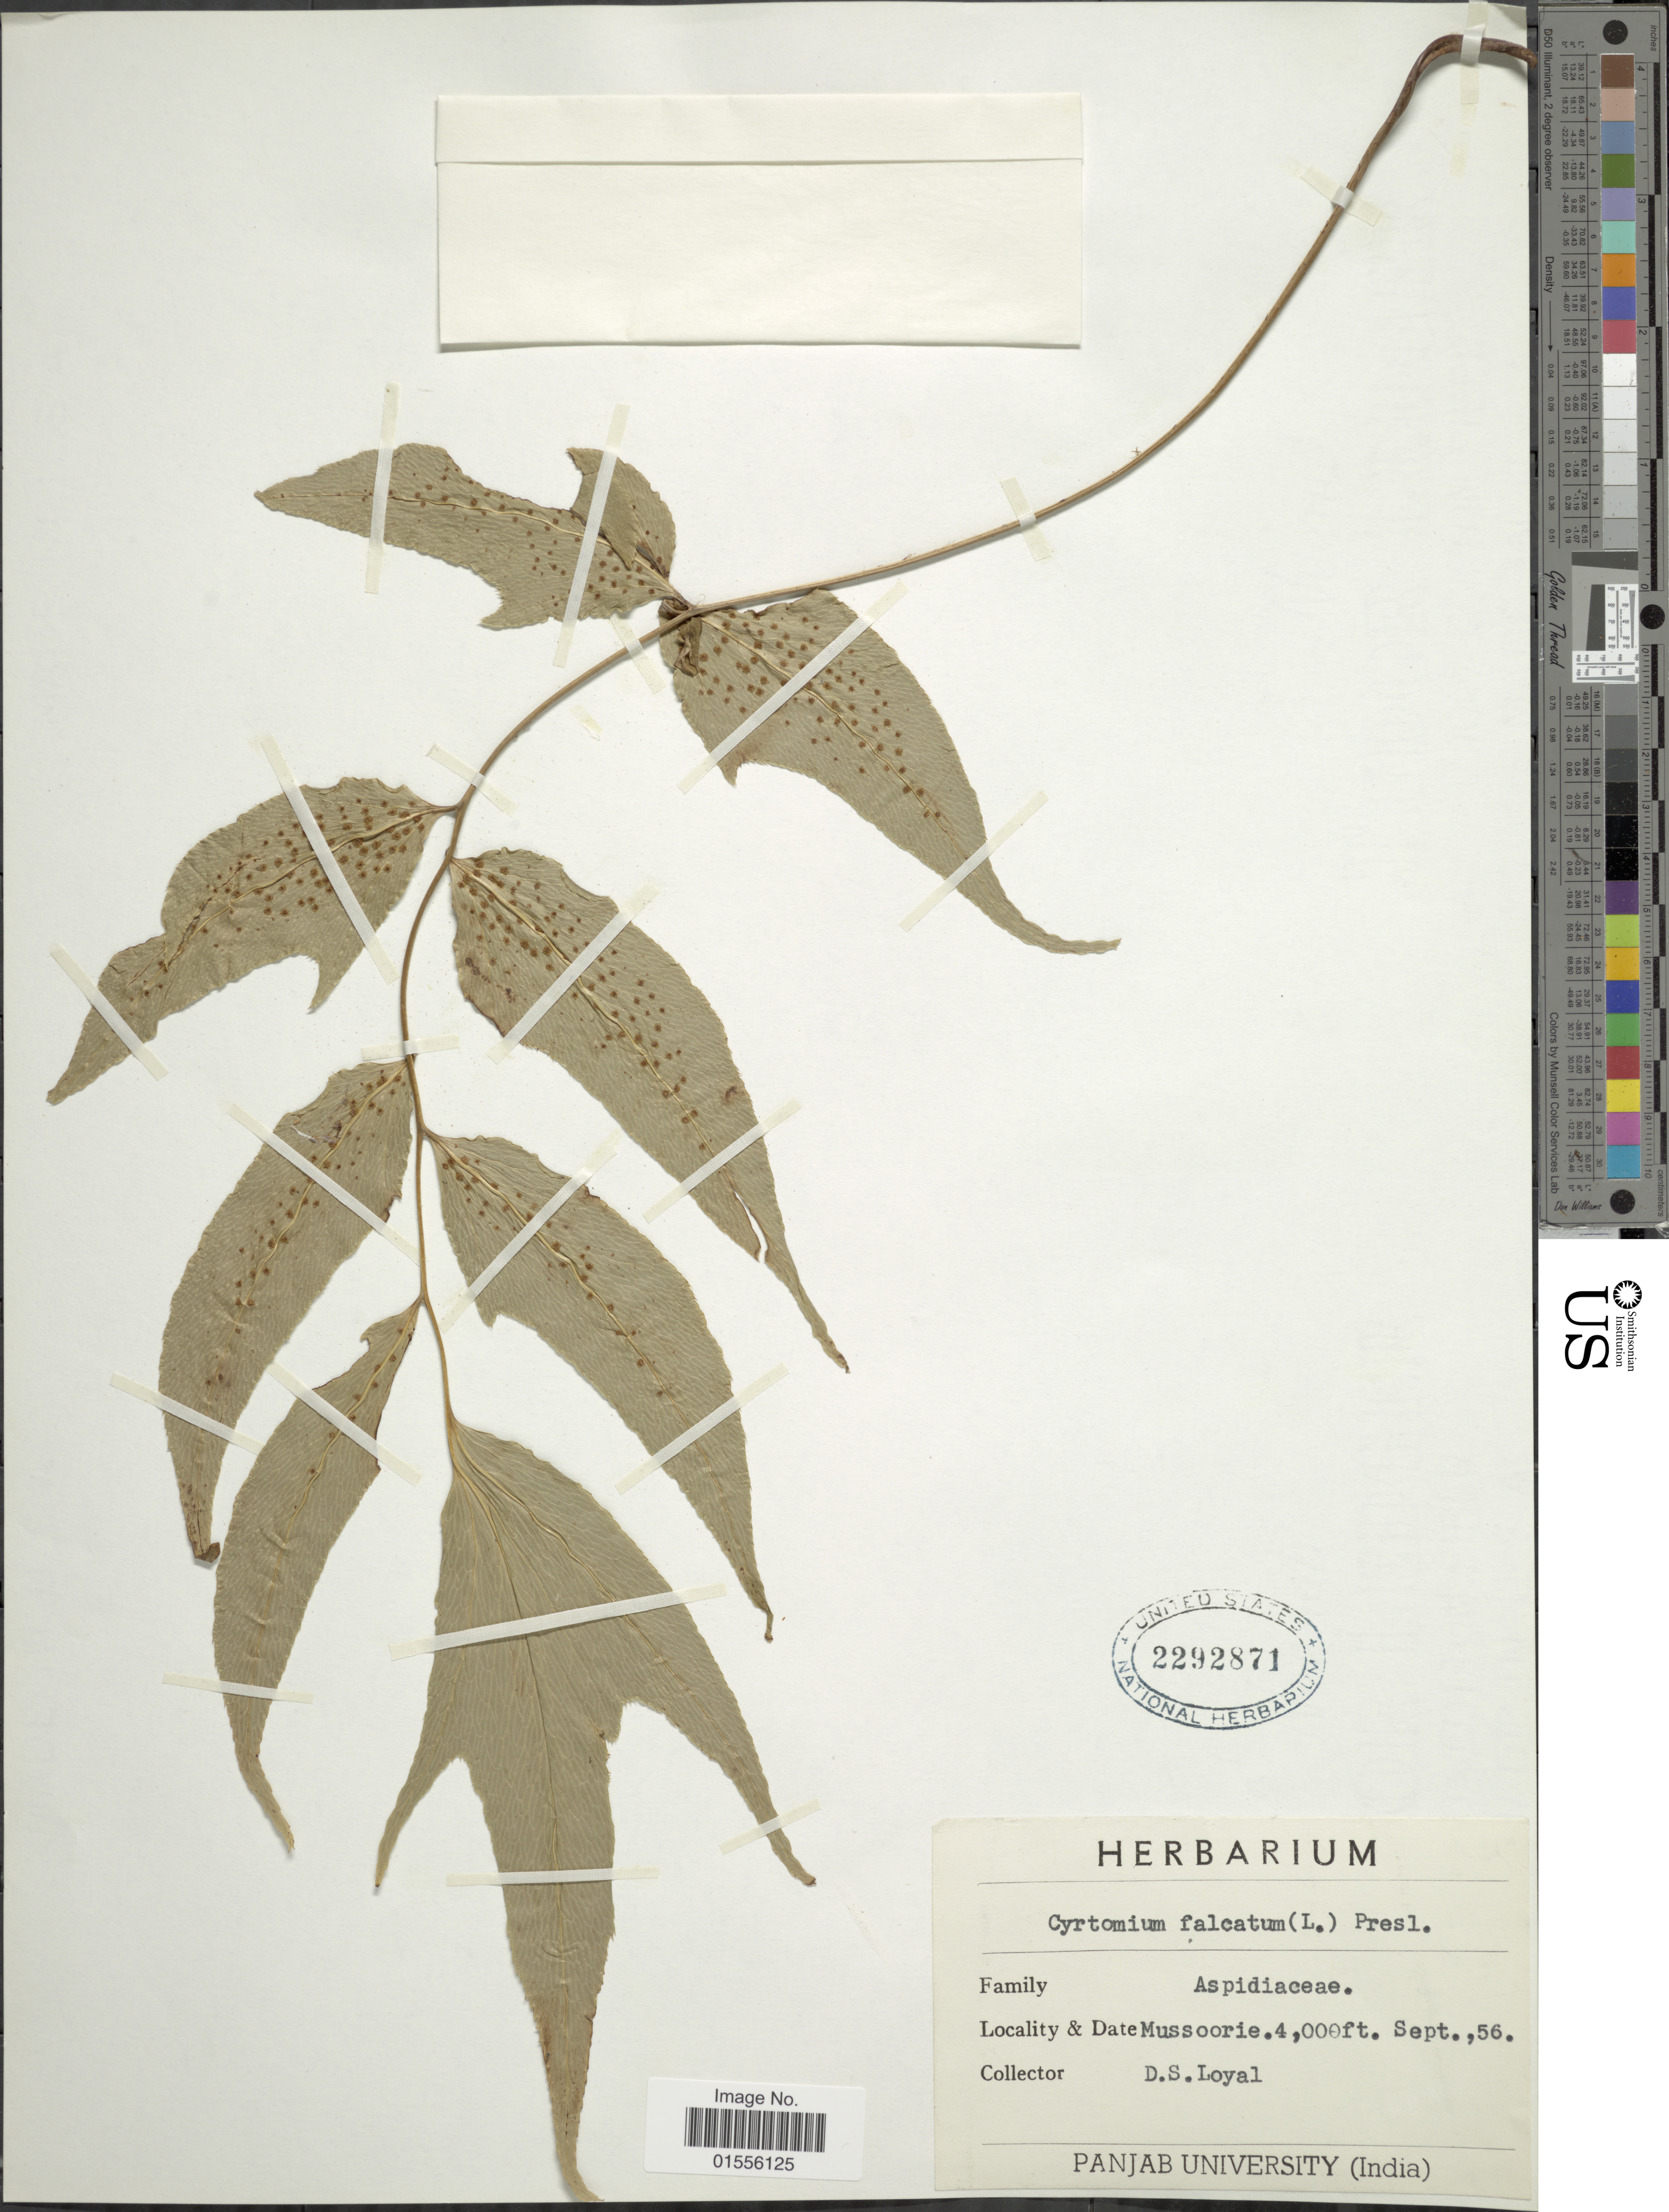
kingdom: Plantae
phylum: Tracheophyta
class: Polypodiopsida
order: Polypodiales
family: Dryopteridaceae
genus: Cyrtomium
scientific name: Cyrtomium caryotideum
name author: (Wall. ex Hook. & Grev.) C. Presl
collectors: D. Loyal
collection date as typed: Transcribed d/m/y: /9/56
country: India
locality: Mussoorie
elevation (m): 1219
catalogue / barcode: US 2292871